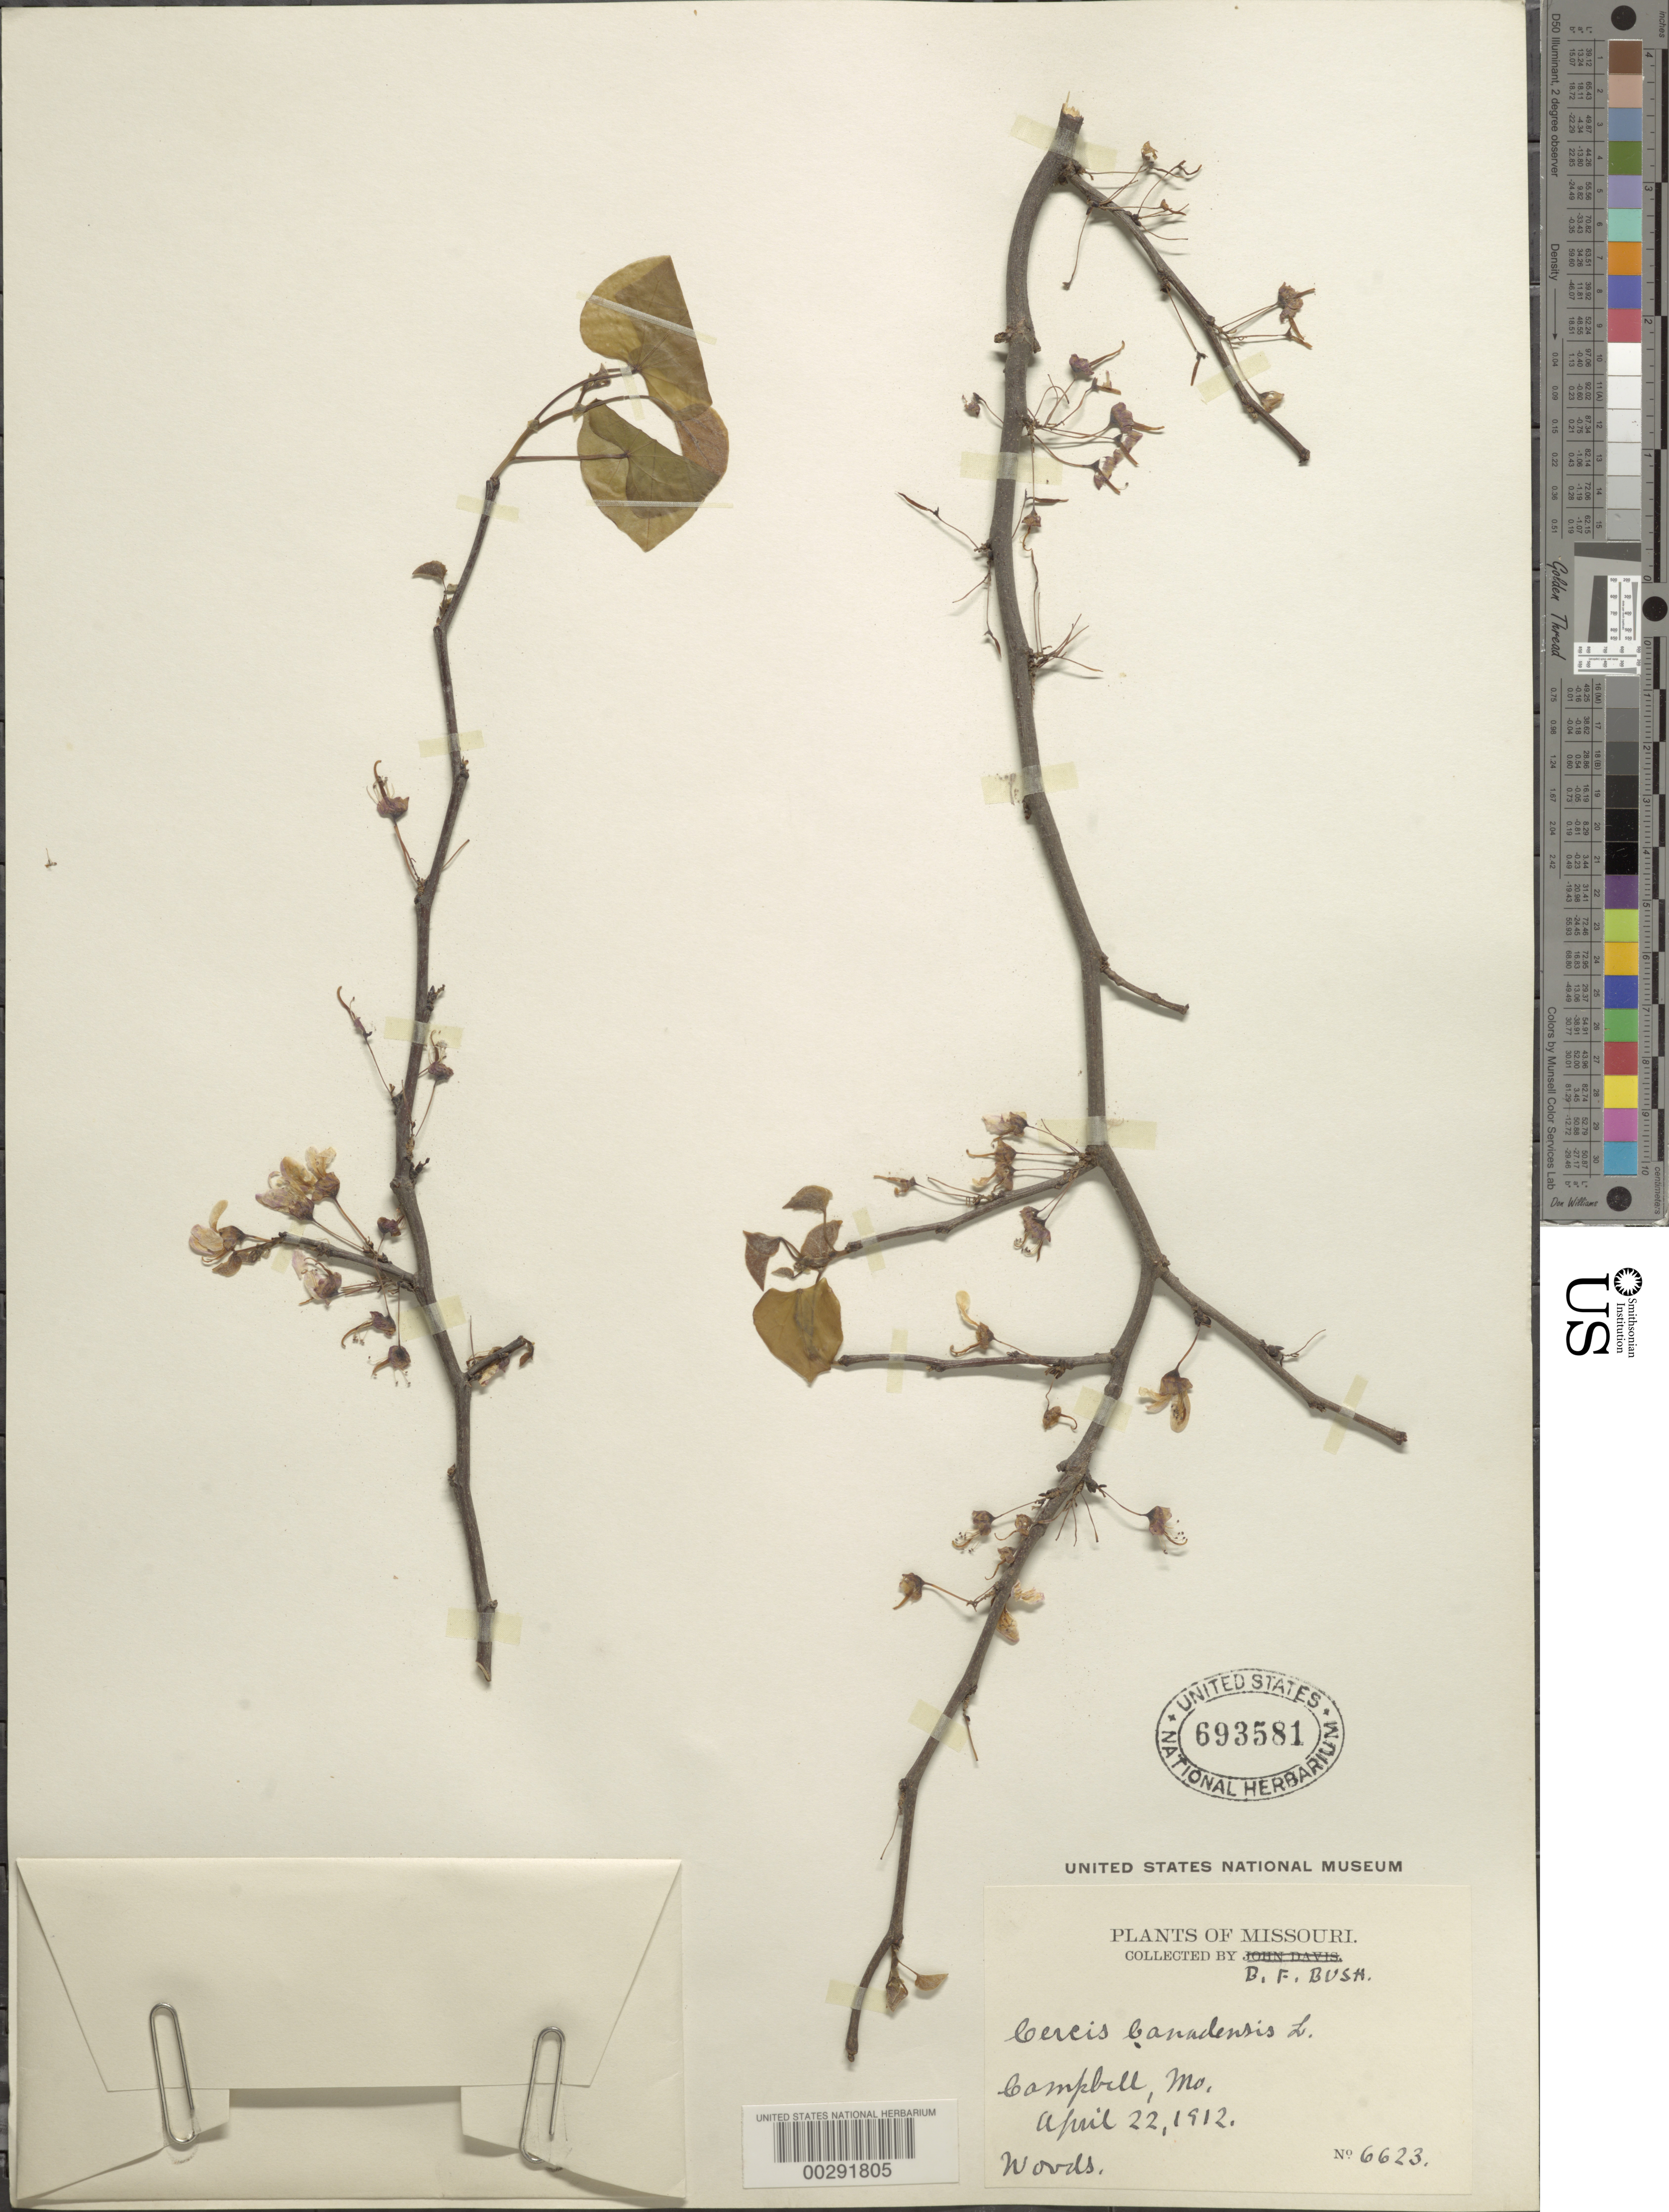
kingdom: Plantae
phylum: Tracheophyta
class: Magnoliopsida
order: Fabales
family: Fabaceae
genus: Cercis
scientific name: Cercis canadensis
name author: L.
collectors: B. F. Bush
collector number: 6623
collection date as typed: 22 Apr 1912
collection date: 1912-04-22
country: United States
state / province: Missouri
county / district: Dunklin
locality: Campbell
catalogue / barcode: US 693581